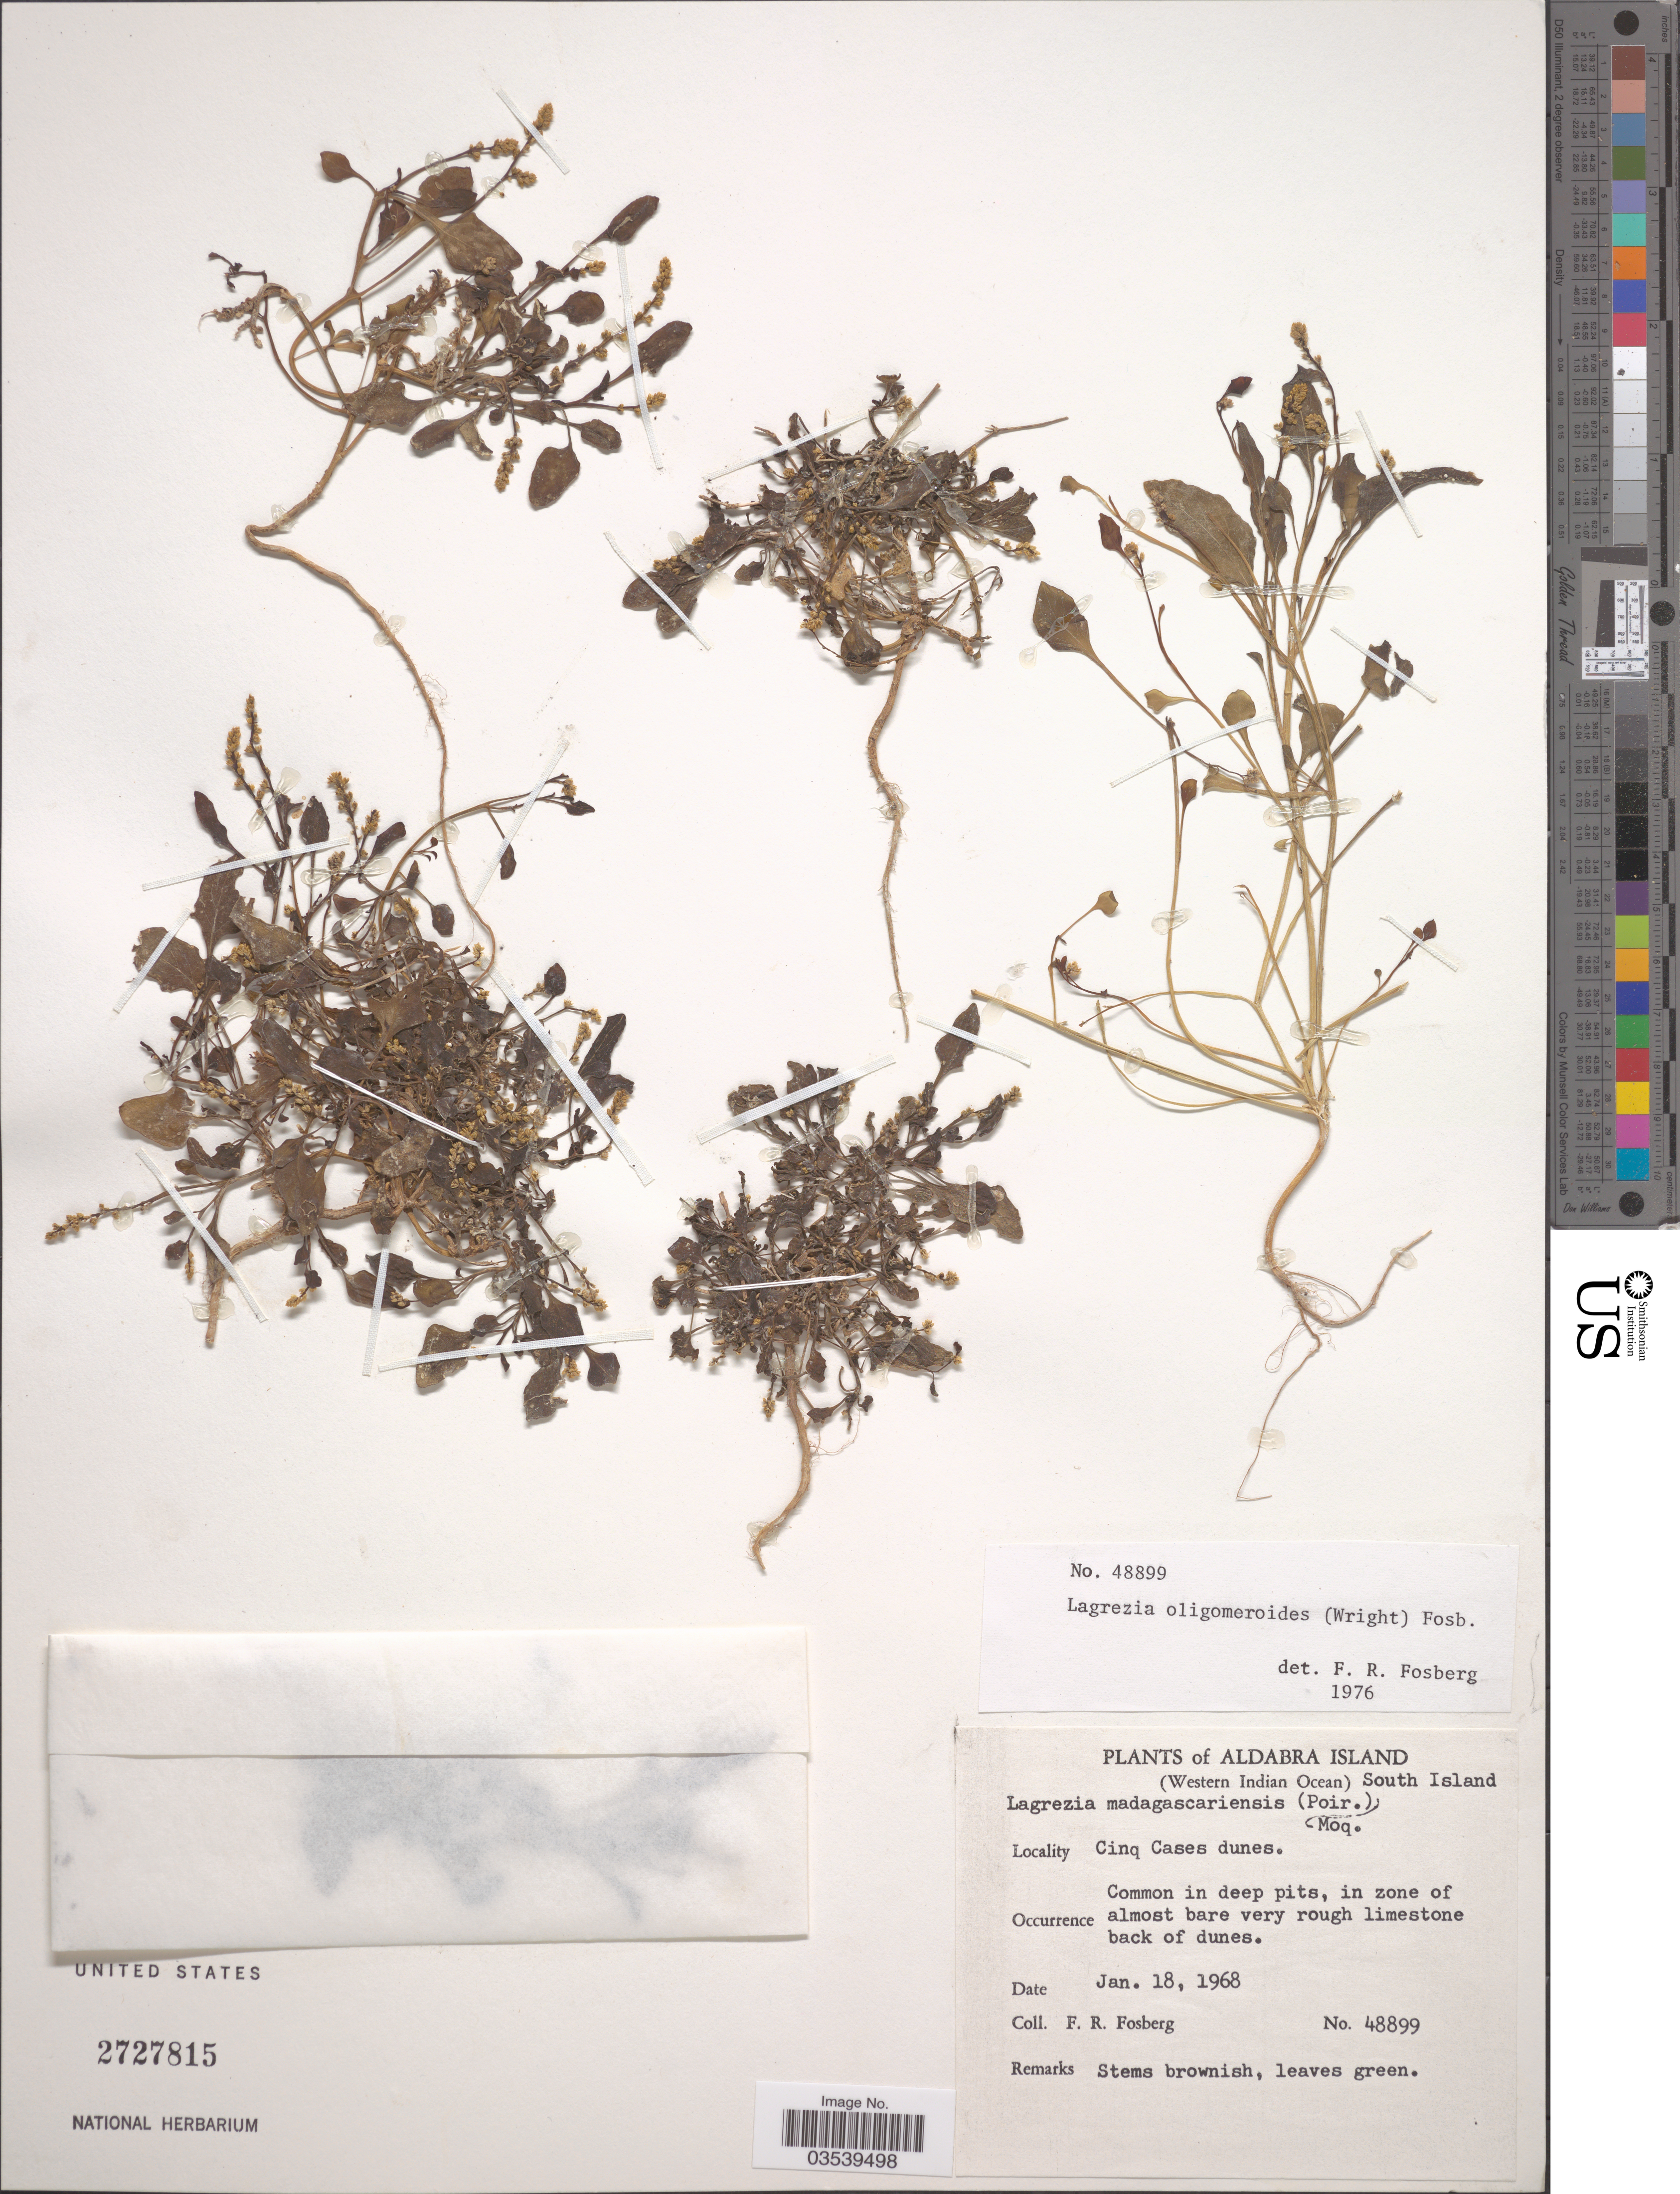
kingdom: Plantae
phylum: Tracheophyta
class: Magnoliopsida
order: Caryophyllales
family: Amaranthaceae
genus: Lagrezia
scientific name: Lagrezia oligomeroides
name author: (C.H. Wright) Fosberg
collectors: F. R. Fosberg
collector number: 48899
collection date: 1968-01-18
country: Seychelles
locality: Aldabra Island (Western Indian Ocean) South Island. Cinq Cases dunes.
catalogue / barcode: US 2727815